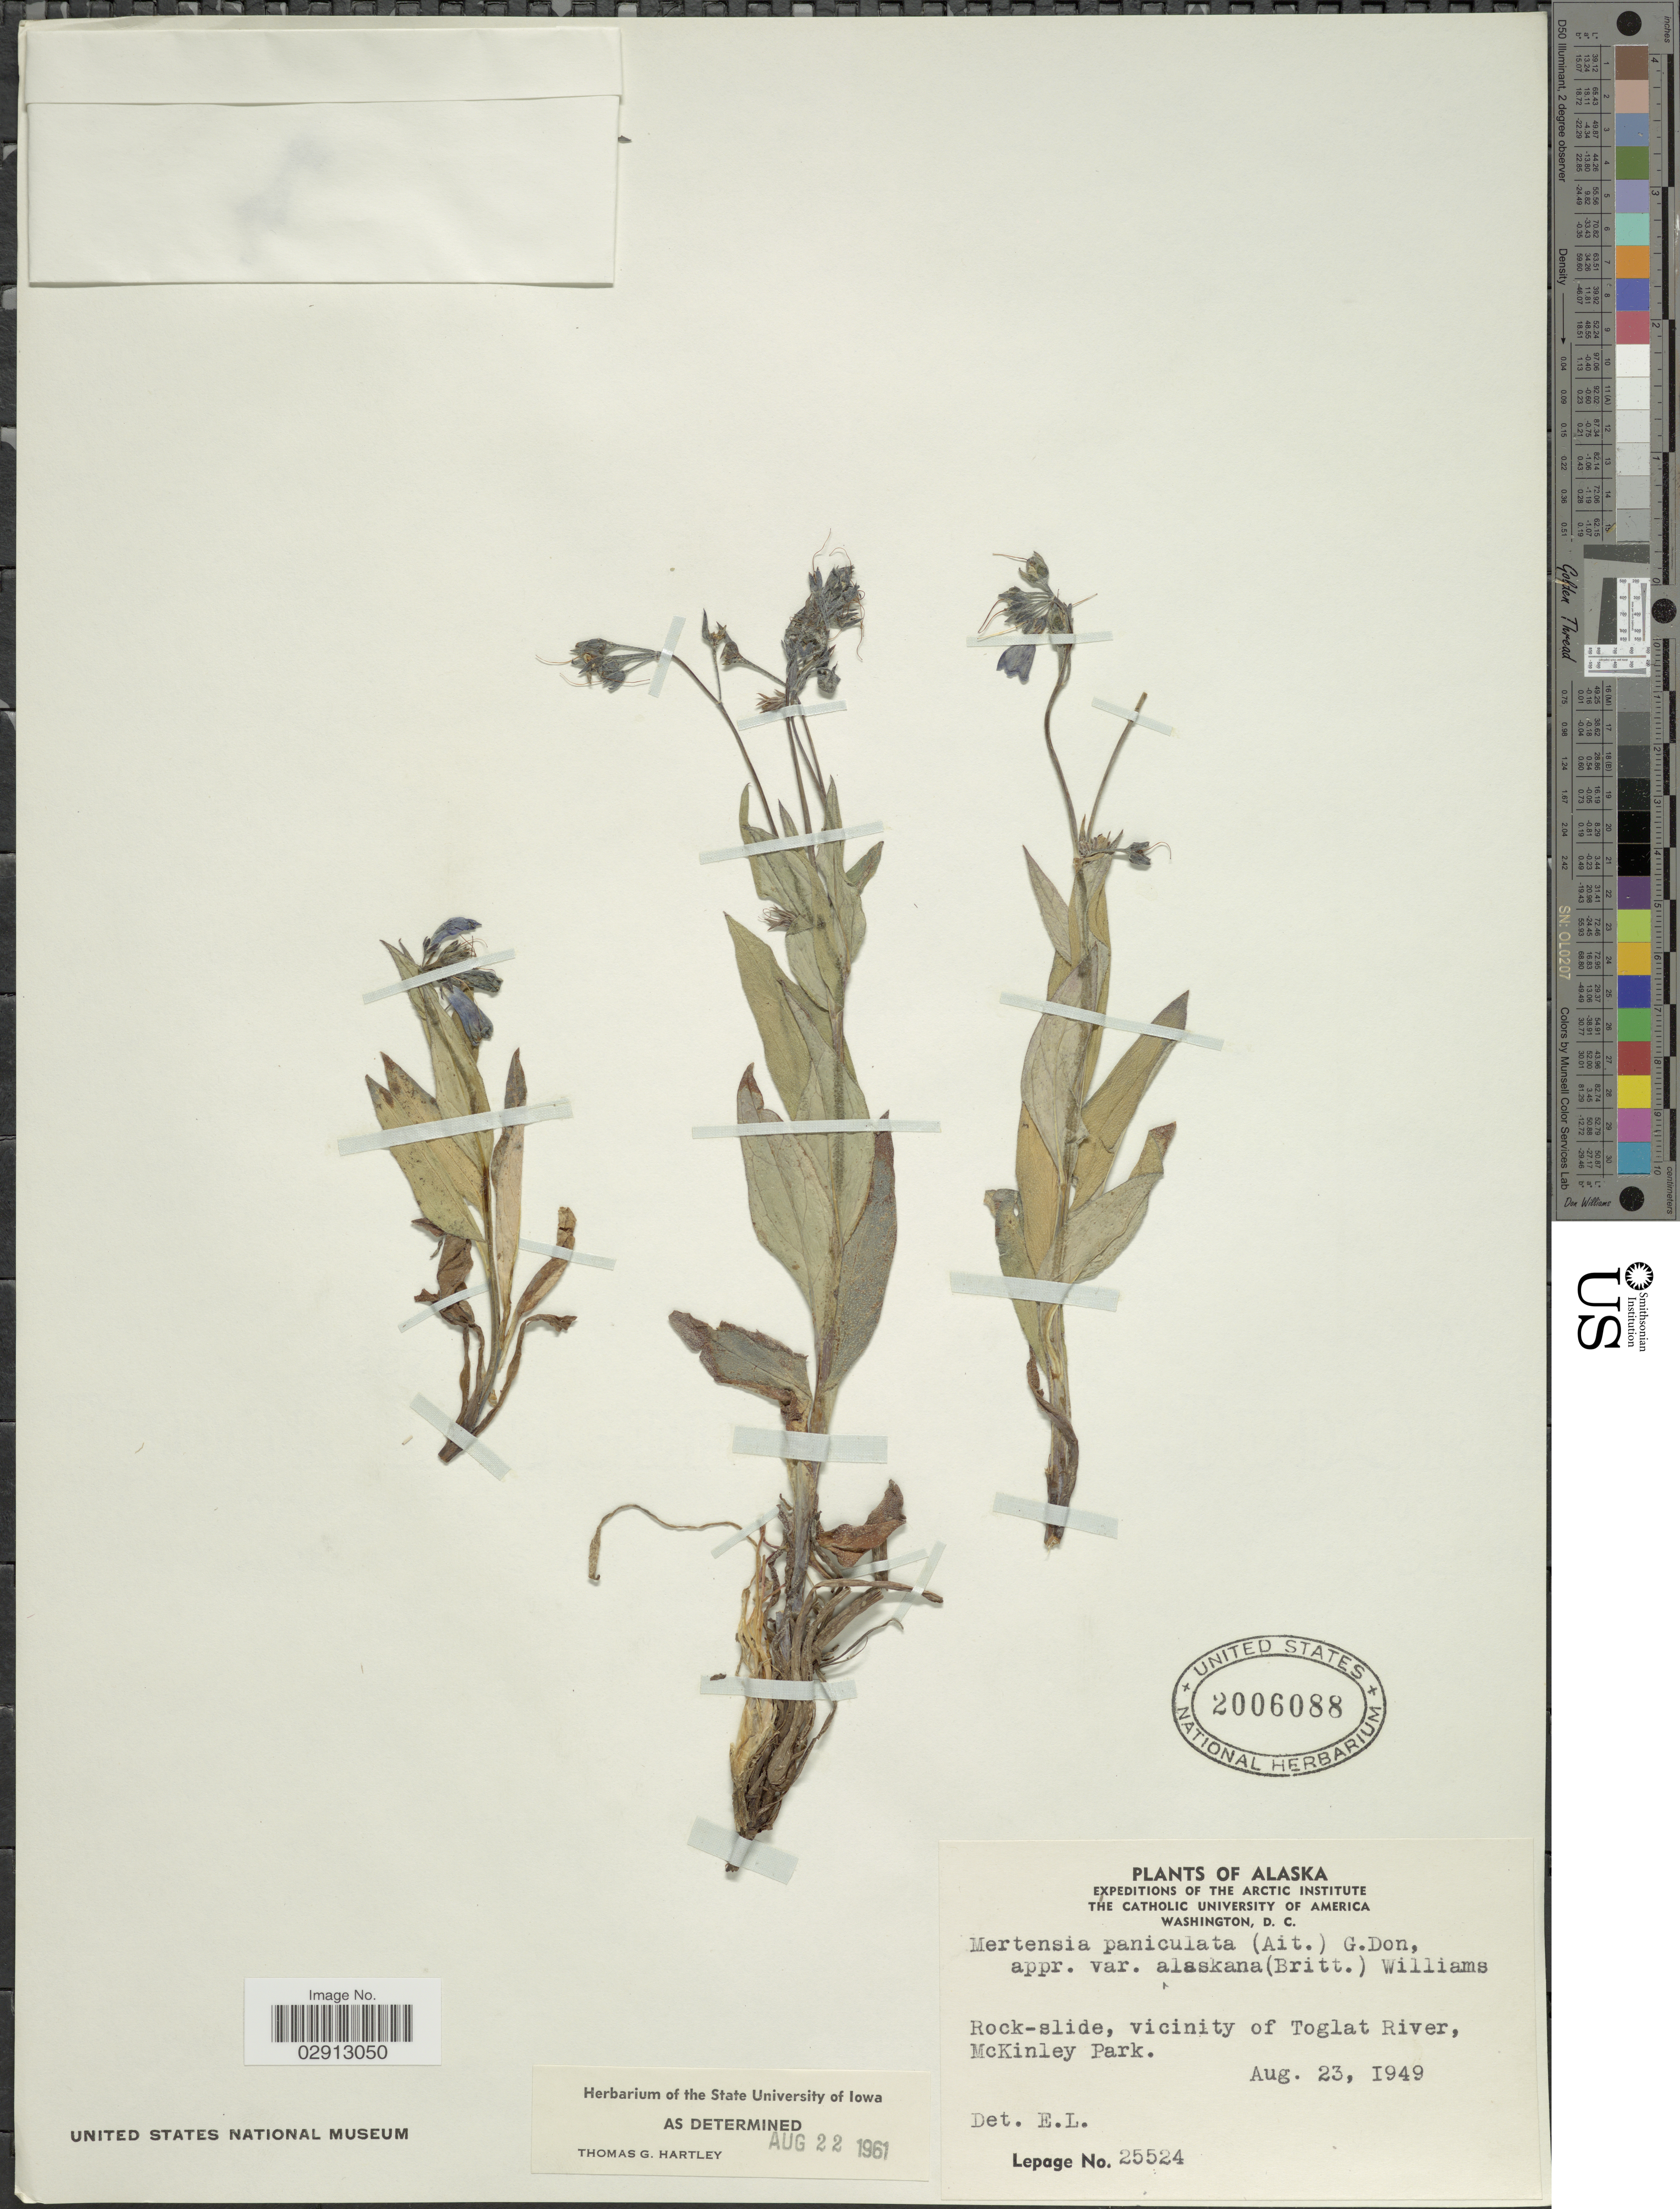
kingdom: Plantae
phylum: Tracheophyta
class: Magnoliopsida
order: Boraginales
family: Boraginaceae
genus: Mertensia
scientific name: Mertensia paniculata var. alaskana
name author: (Britton) L.O. Williams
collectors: -. LePage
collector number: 25524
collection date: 1949-08-23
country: United States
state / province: Alaska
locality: Vicinity of Toglat River, McKinley Park.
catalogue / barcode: US 2006088